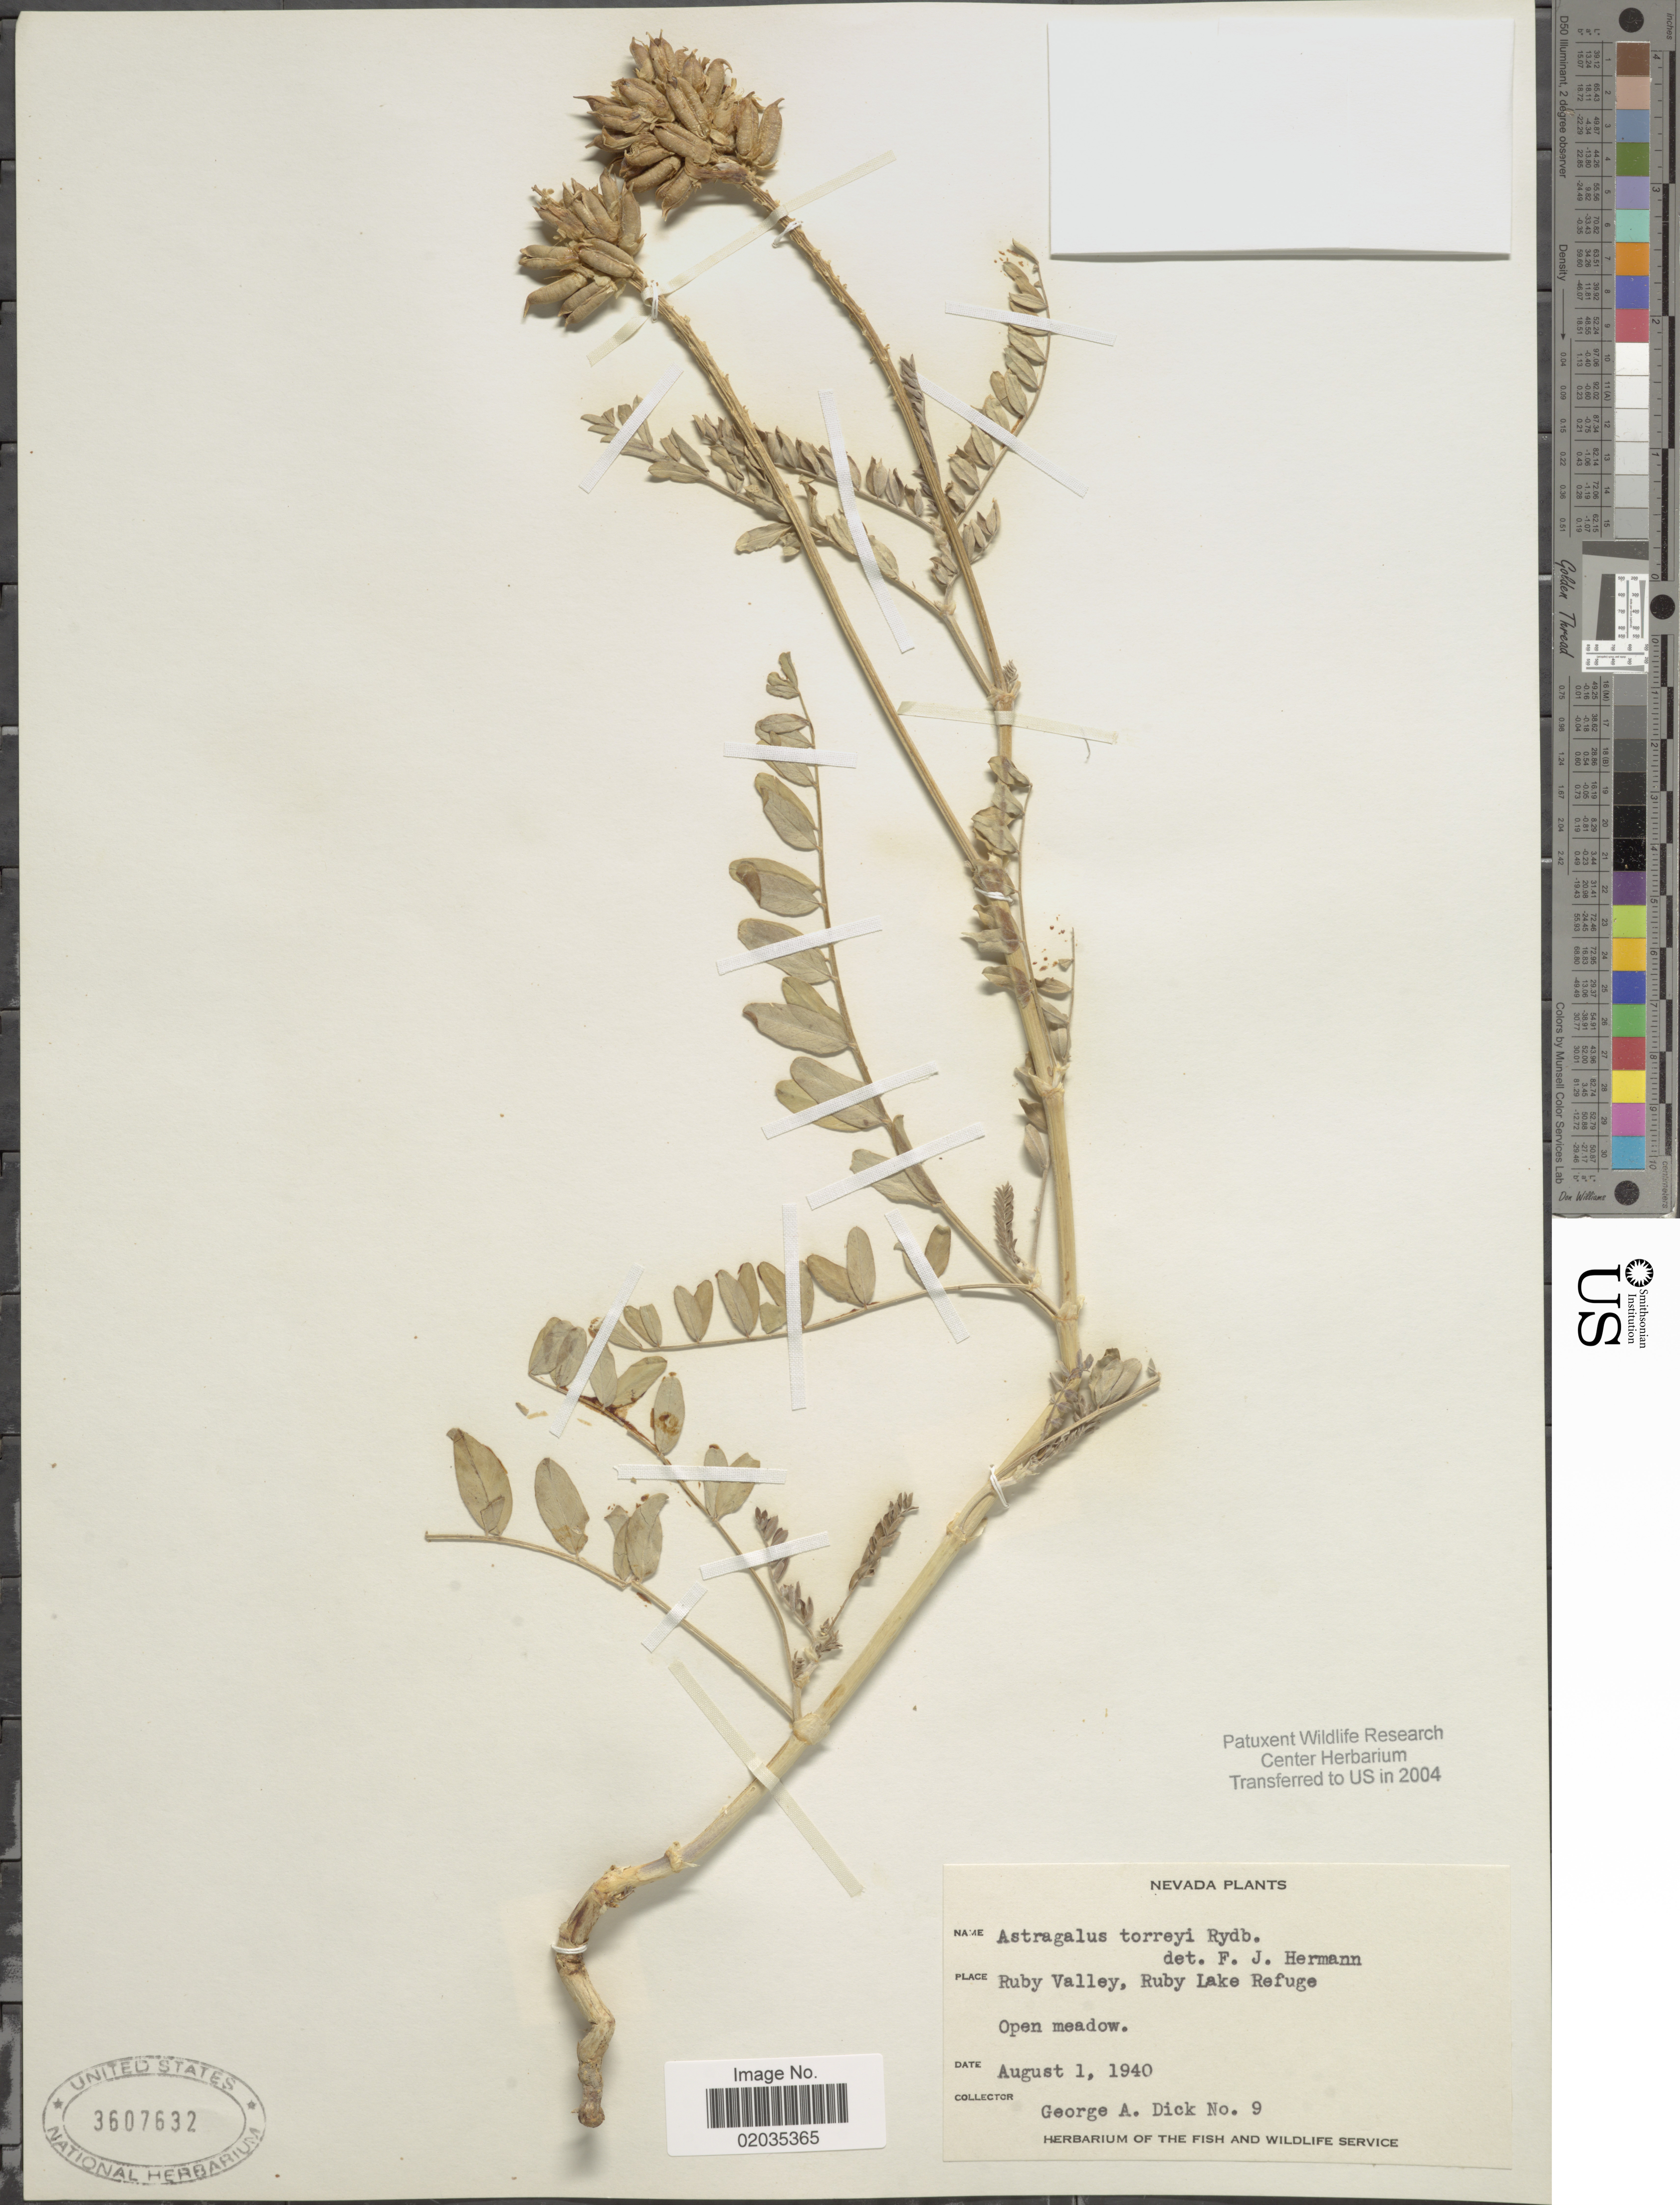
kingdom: Plantae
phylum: Tracheophyta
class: Magnoliopsida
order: Fabales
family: Fabaceae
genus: Astragalus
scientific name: Astragalus torreyi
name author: Rydb.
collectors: G. Dick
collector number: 9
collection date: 1940-08-01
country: United States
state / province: Nevada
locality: Ruby Valley, Ruby Lake Refuge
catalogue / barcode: US 3607632